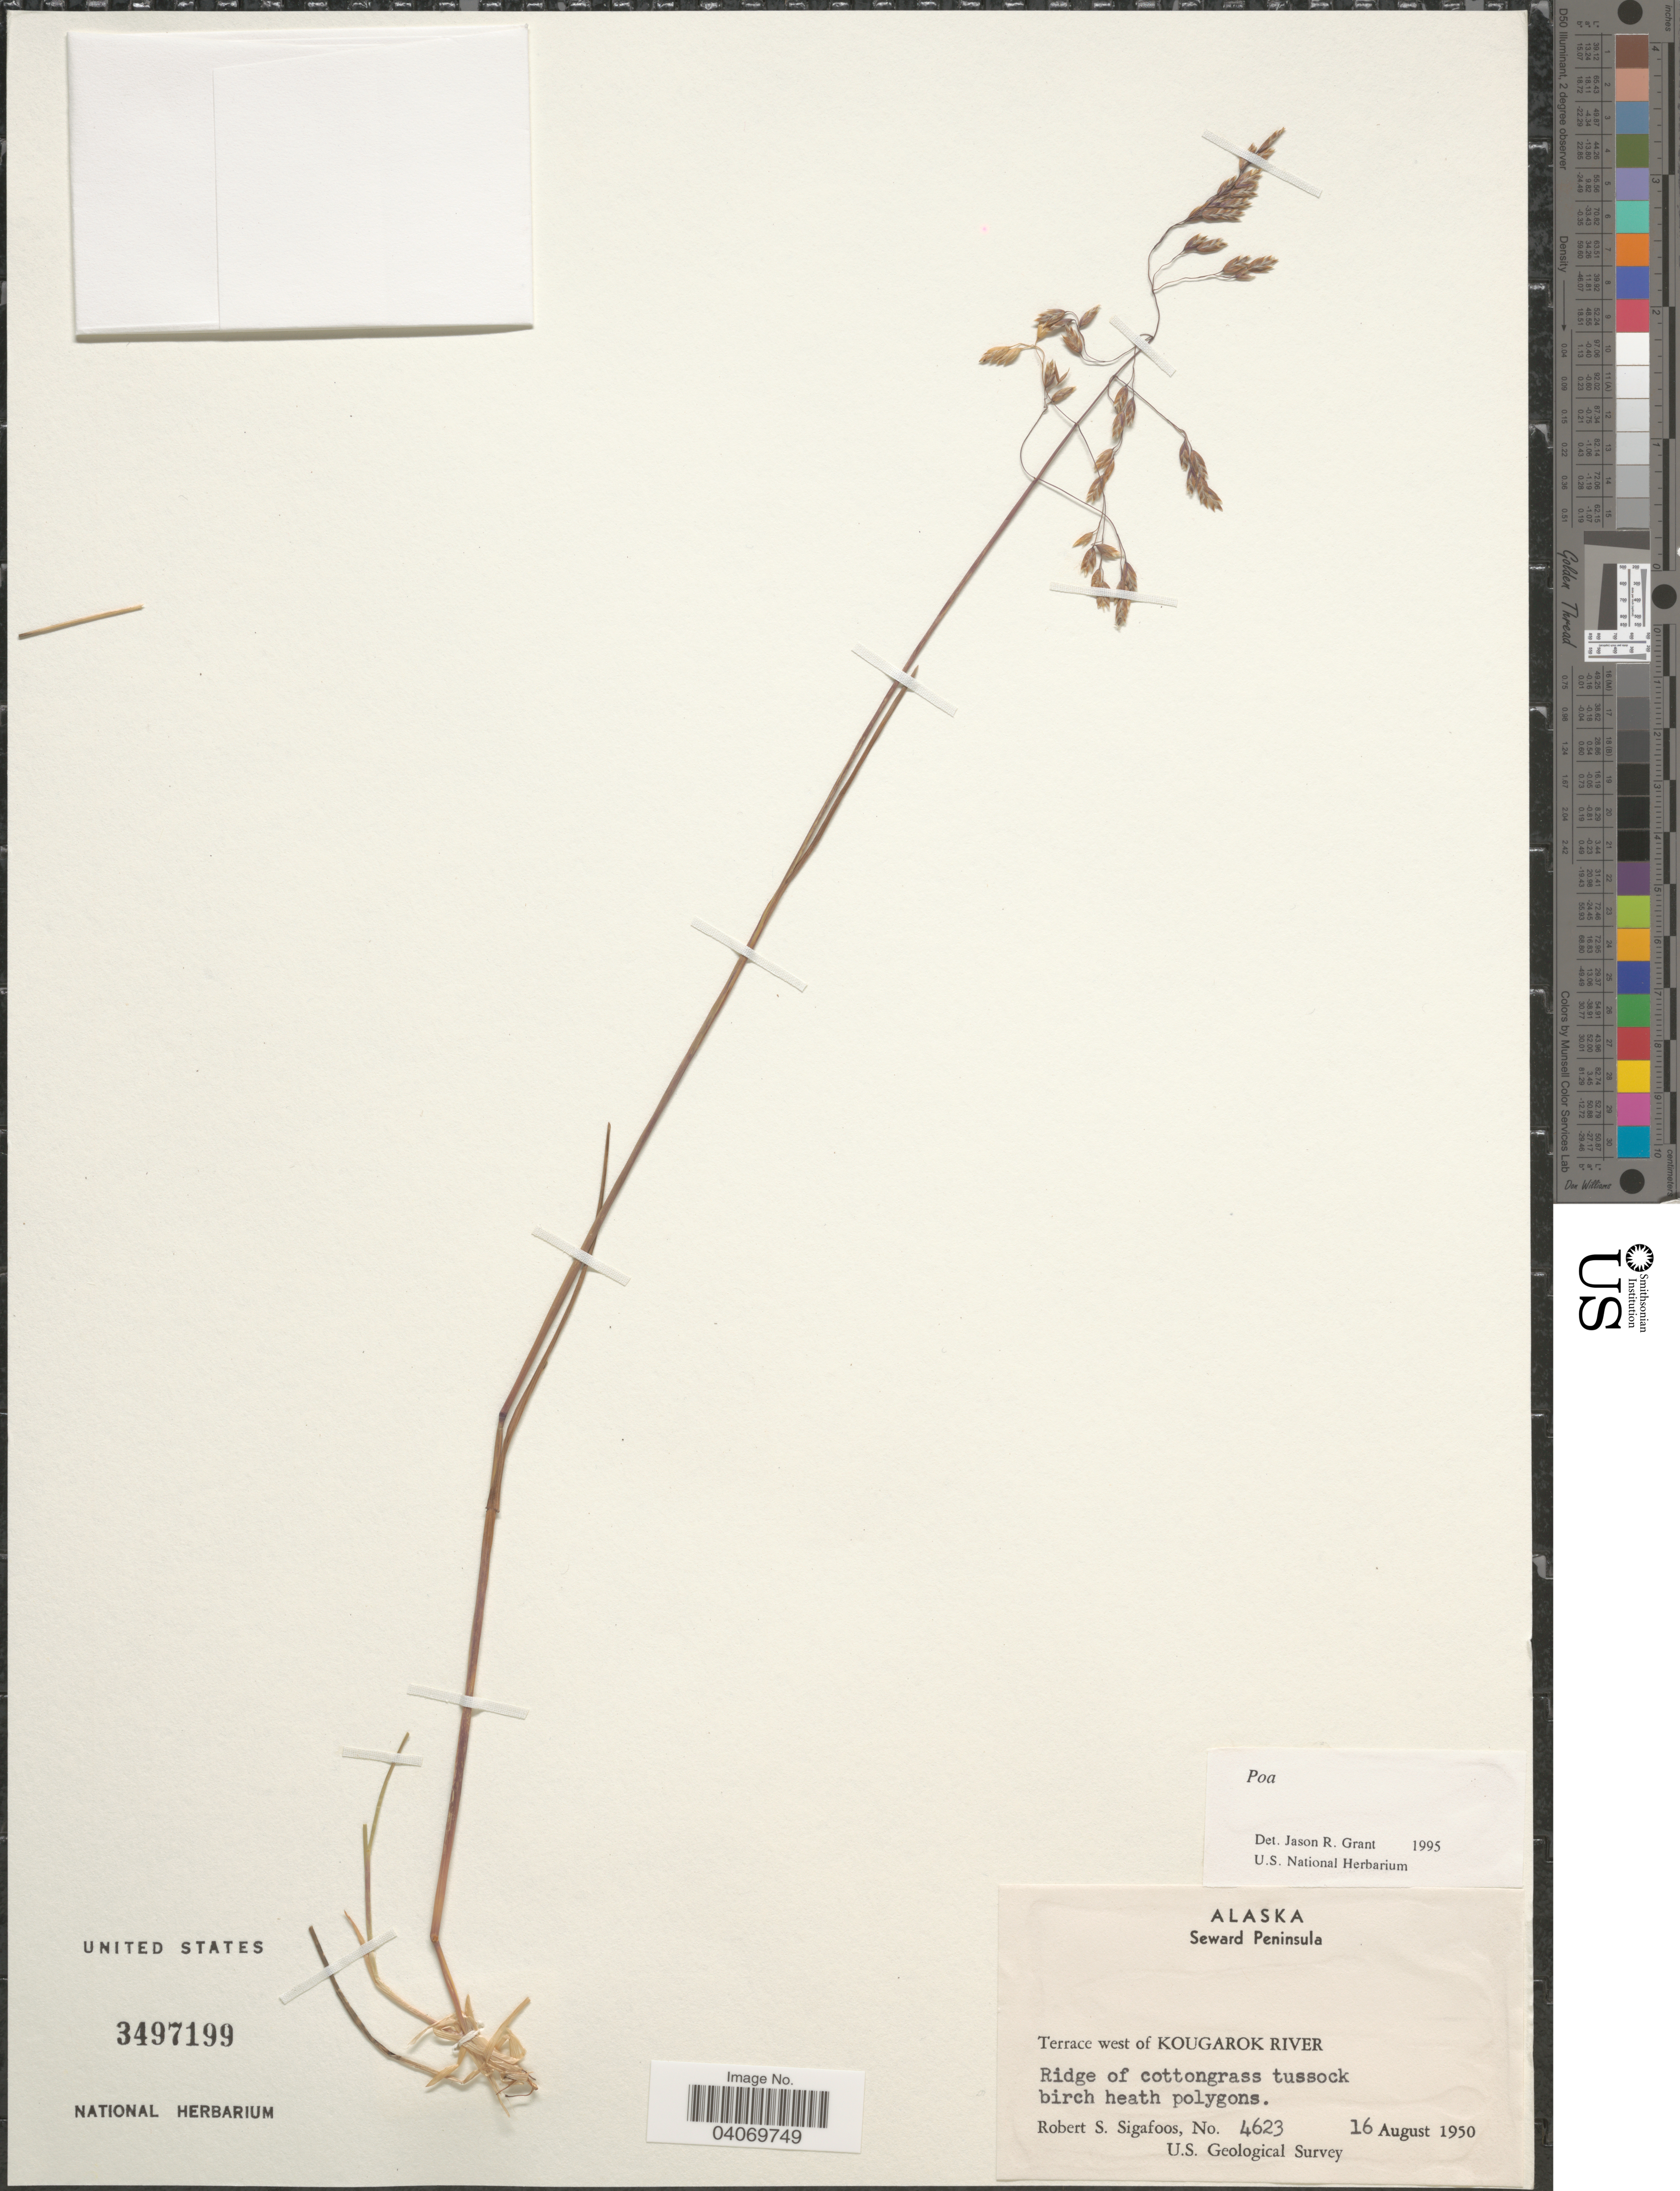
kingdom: Plantae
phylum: Tracheophyta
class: Liliopsida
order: Poales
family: Poaceae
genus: Poa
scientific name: Poa sp.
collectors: R. Sigafoos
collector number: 4623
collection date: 1950-08-16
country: United States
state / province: Alaska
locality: Seward Peninsula. Terrace west of Kougarok River. Ridge of cottongrass tussock birch heath polygons. U.S. Geological Survey.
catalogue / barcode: US 3497199